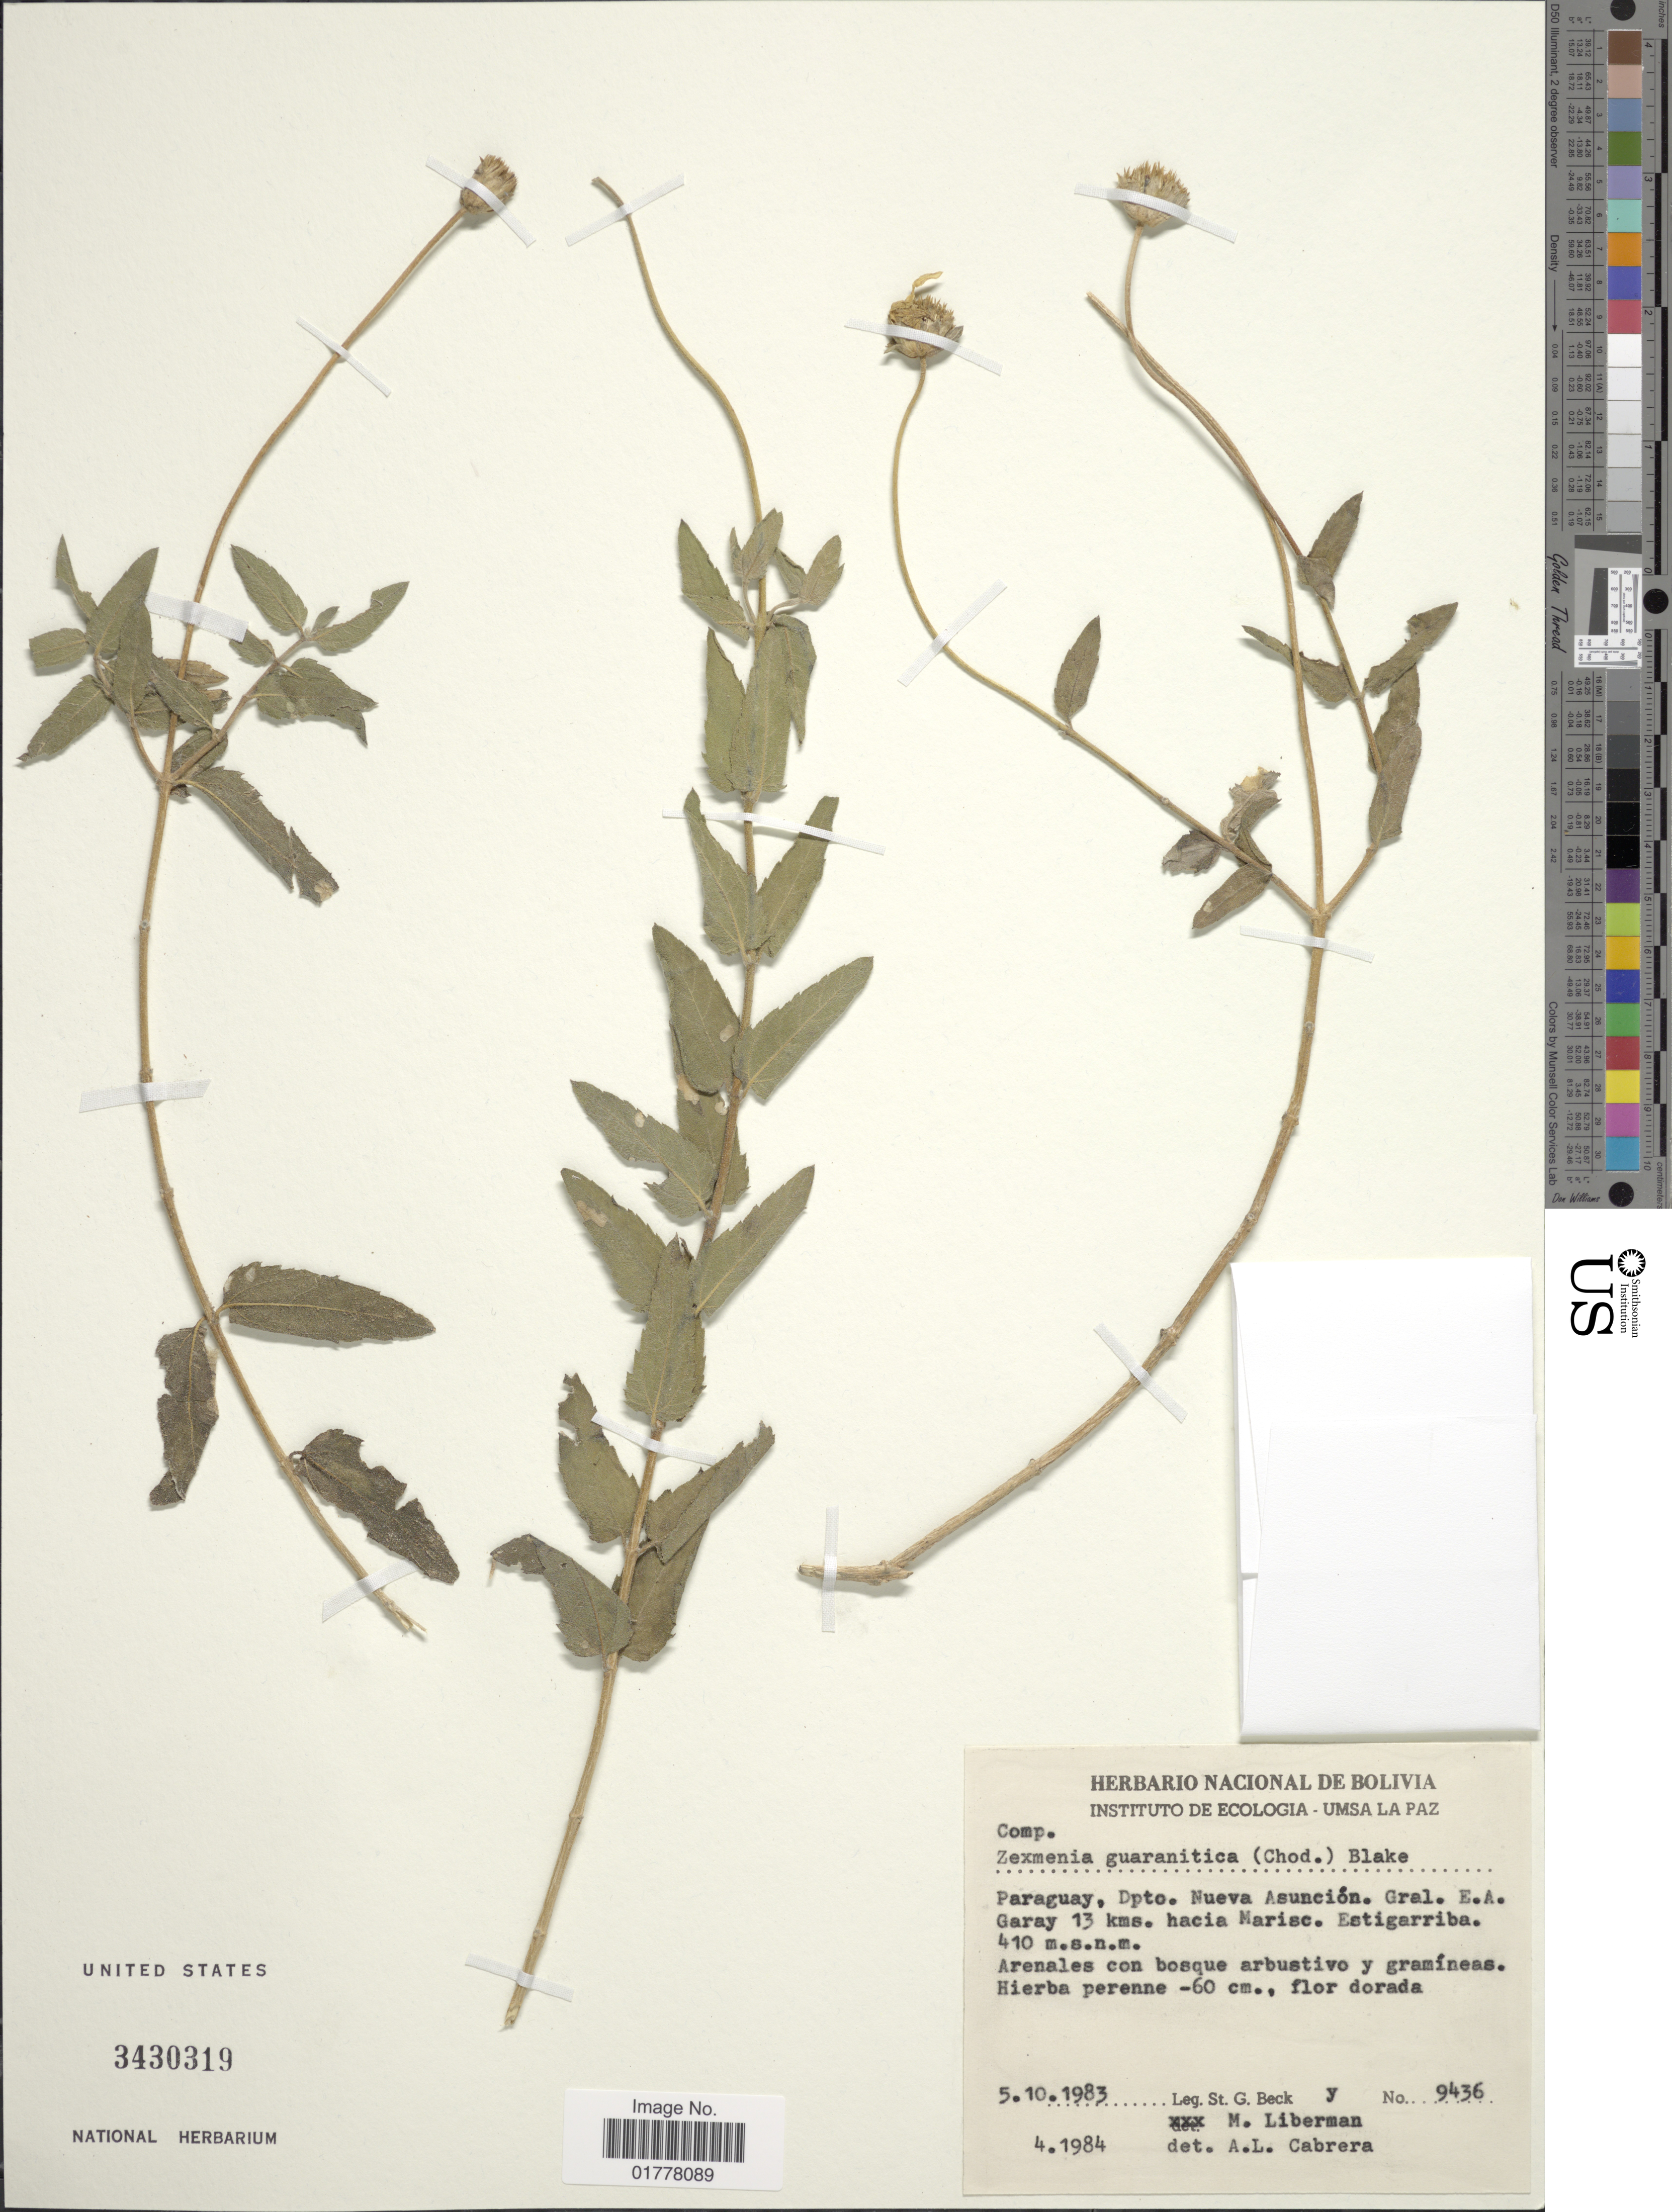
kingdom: Plantae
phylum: Tracheophyta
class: Magnoliopsida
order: Asterales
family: Asteraceae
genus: Angelphytum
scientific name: Angelphytum grisebachii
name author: Baker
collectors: S. G. Beck & M. Liberman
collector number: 9436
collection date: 1983-10-05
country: Paraguay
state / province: Asuncion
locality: Paraguay, Dpto. Nueva Asunción. Gral. E.A. Garay 13 kms. hacia Marisc. Estigarriba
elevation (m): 410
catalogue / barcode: US 3430319